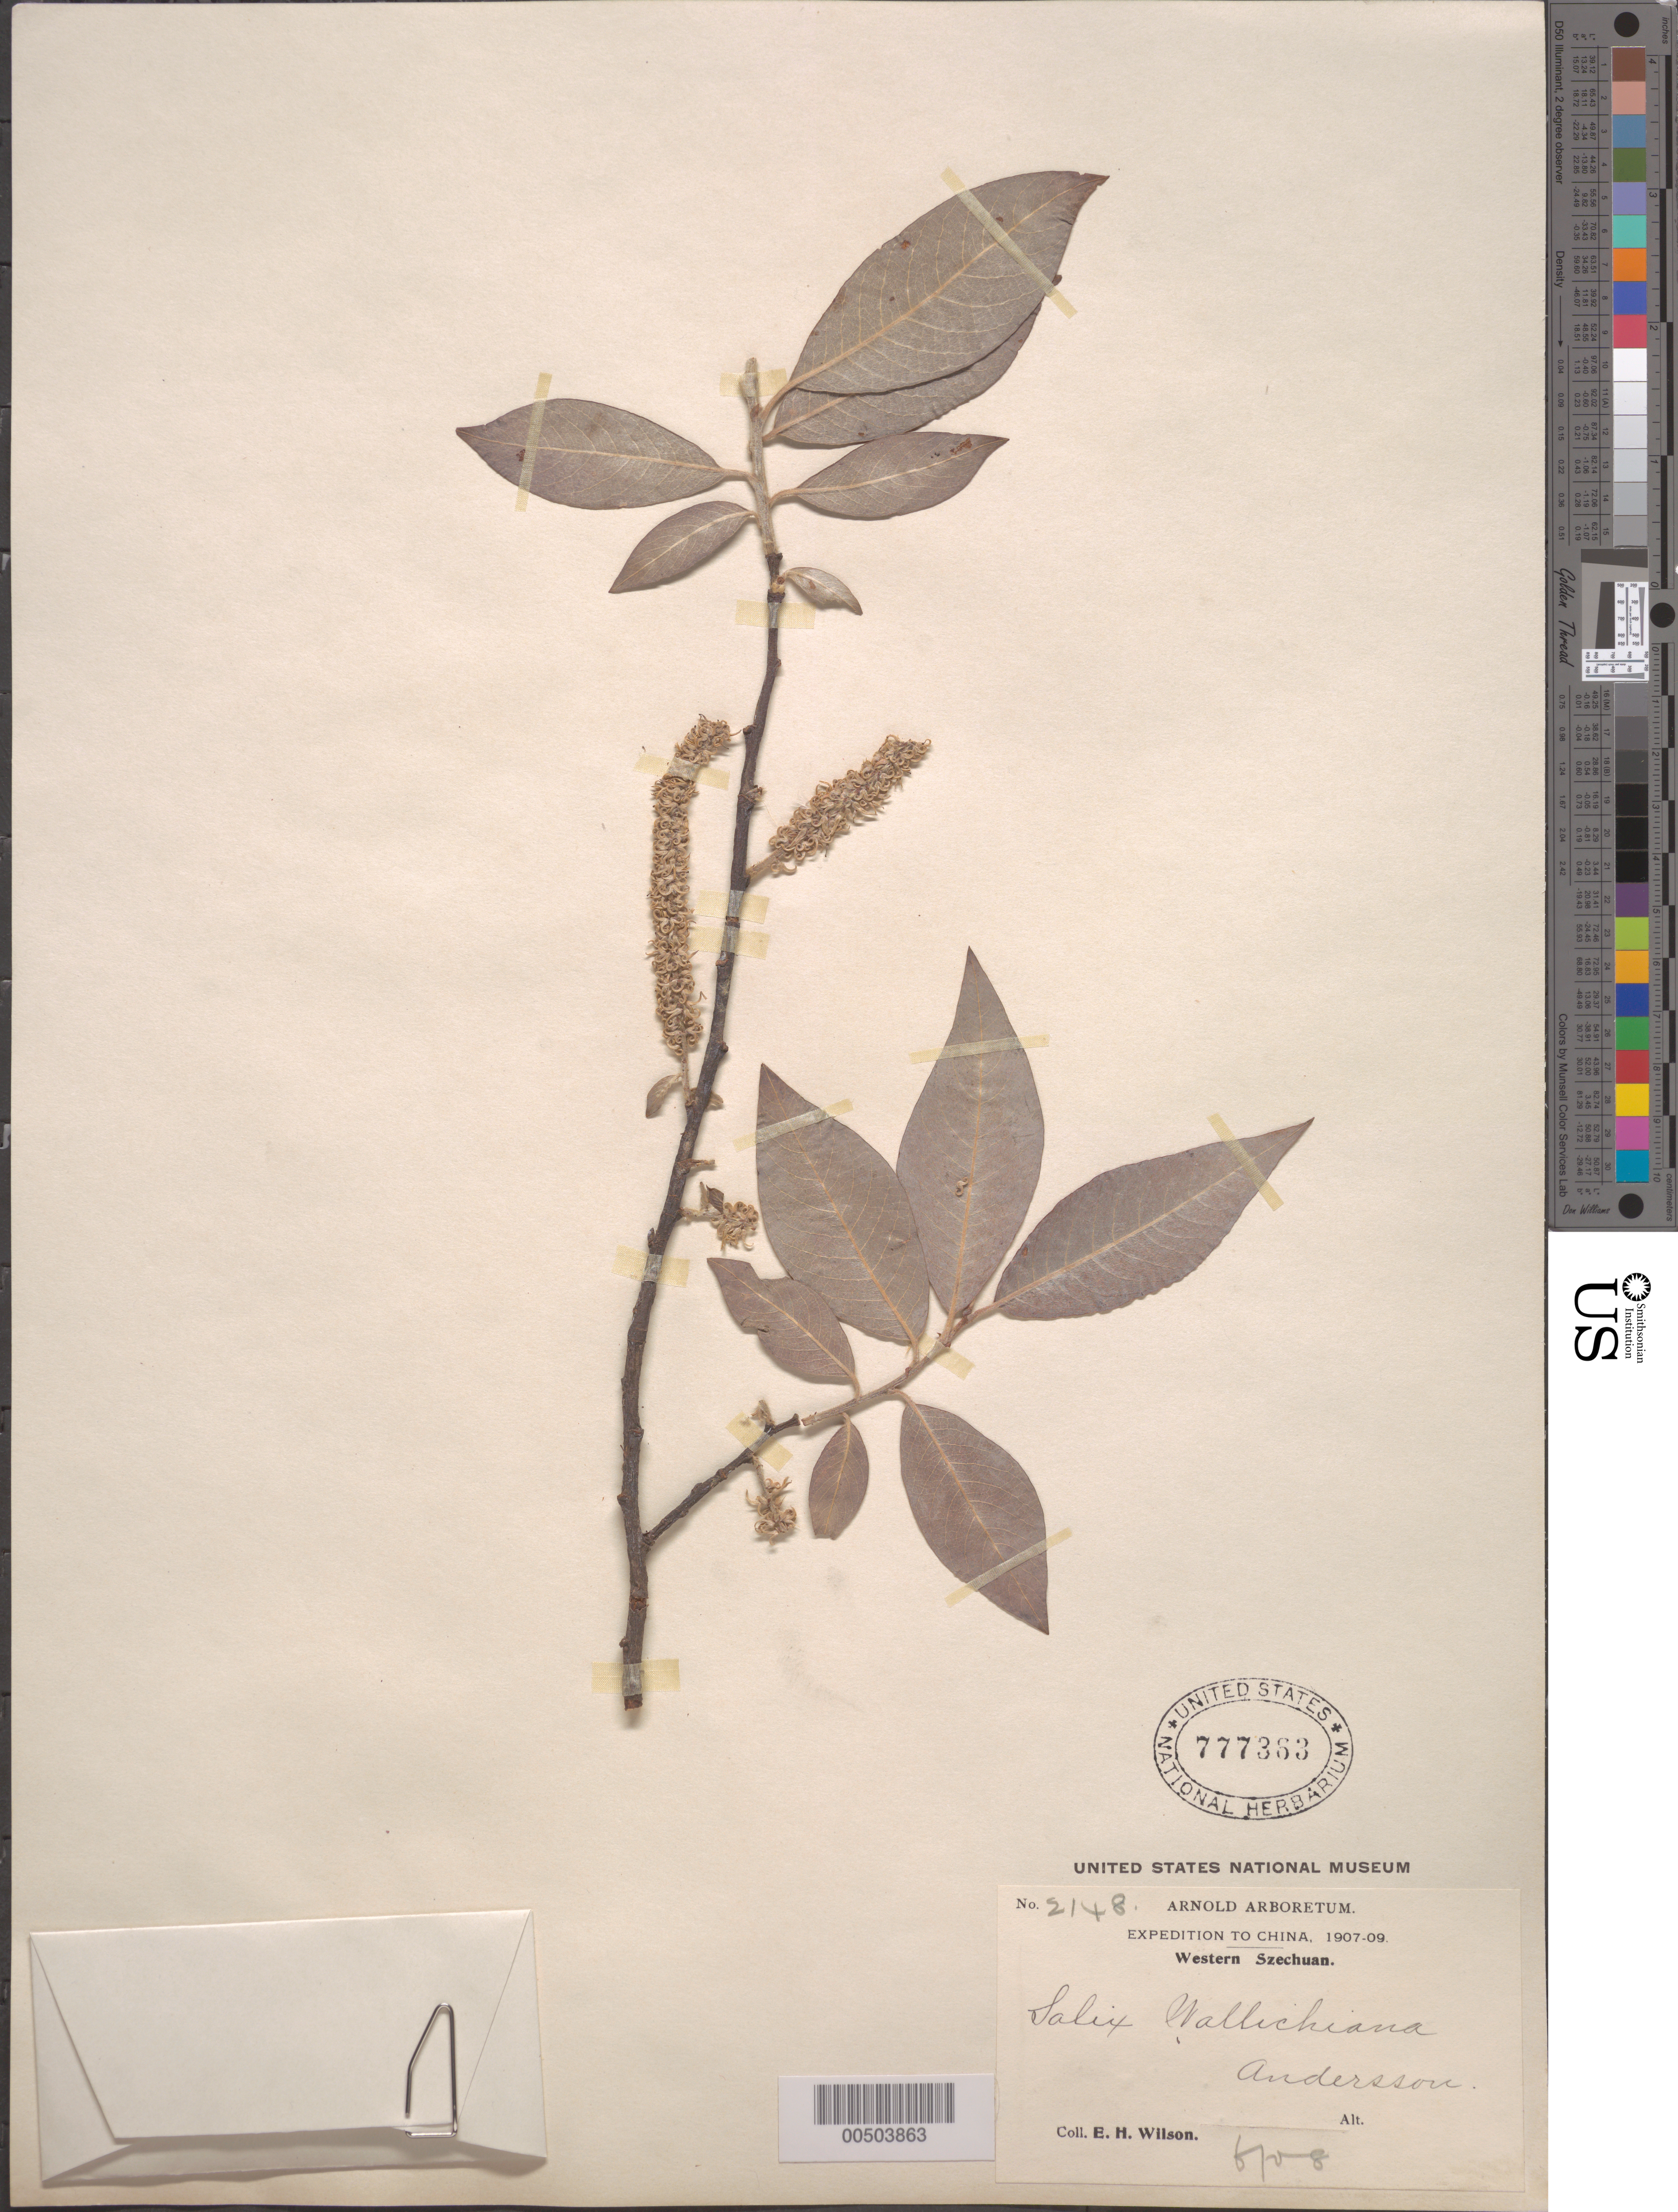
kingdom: Plantae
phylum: Tracheophyta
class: Magnoliopsida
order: Malpighiales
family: Salicaceae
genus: Salix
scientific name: Salix wallichiana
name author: Andersson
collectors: E. H. Wilson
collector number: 2148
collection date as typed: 1907 to -- --- 1909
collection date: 1907/1909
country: China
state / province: Sichuan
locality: Western Szechuan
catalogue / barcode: US 777363